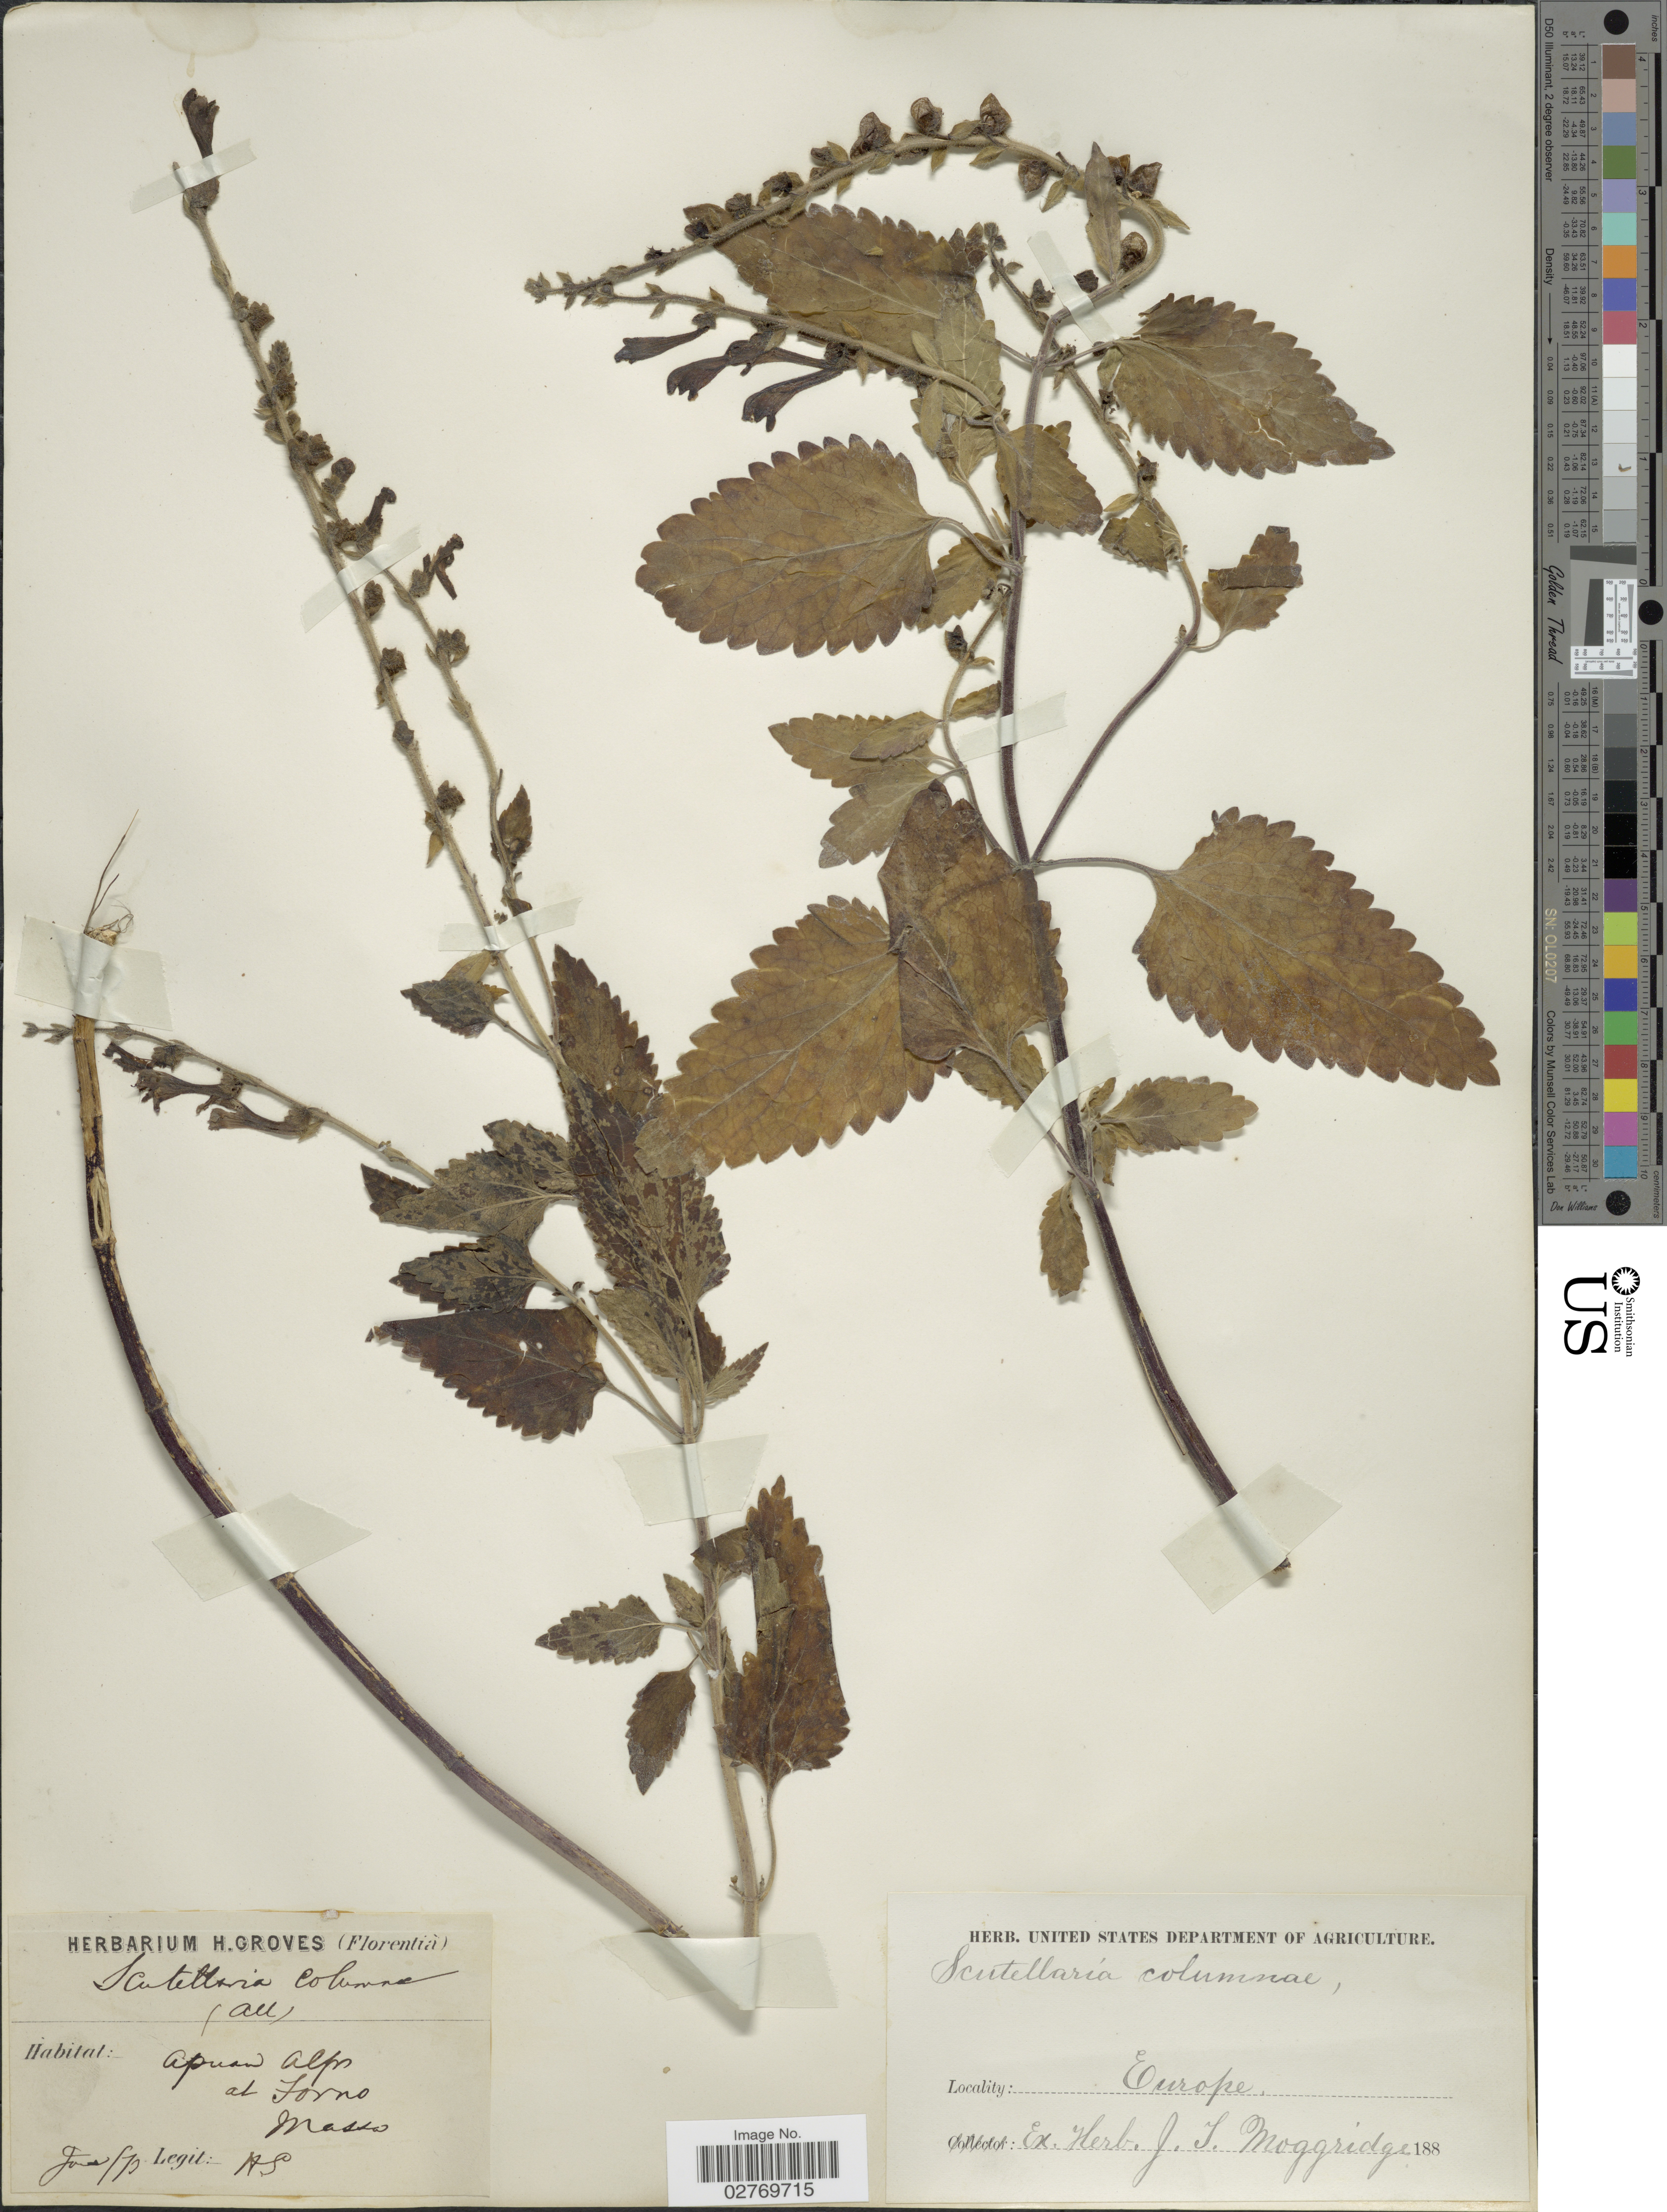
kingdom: Plantae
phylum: Tracheophyta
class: Magnoliopsida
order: Lamiales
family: Lamiaceae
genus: Scutellaria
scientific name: Scutellaria columnae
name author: All.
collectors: H. Groves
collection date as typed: Transcribed d/m/y: /6/73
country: Italy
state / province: Tuscany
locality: Apuan Alps at Forno, Masso.